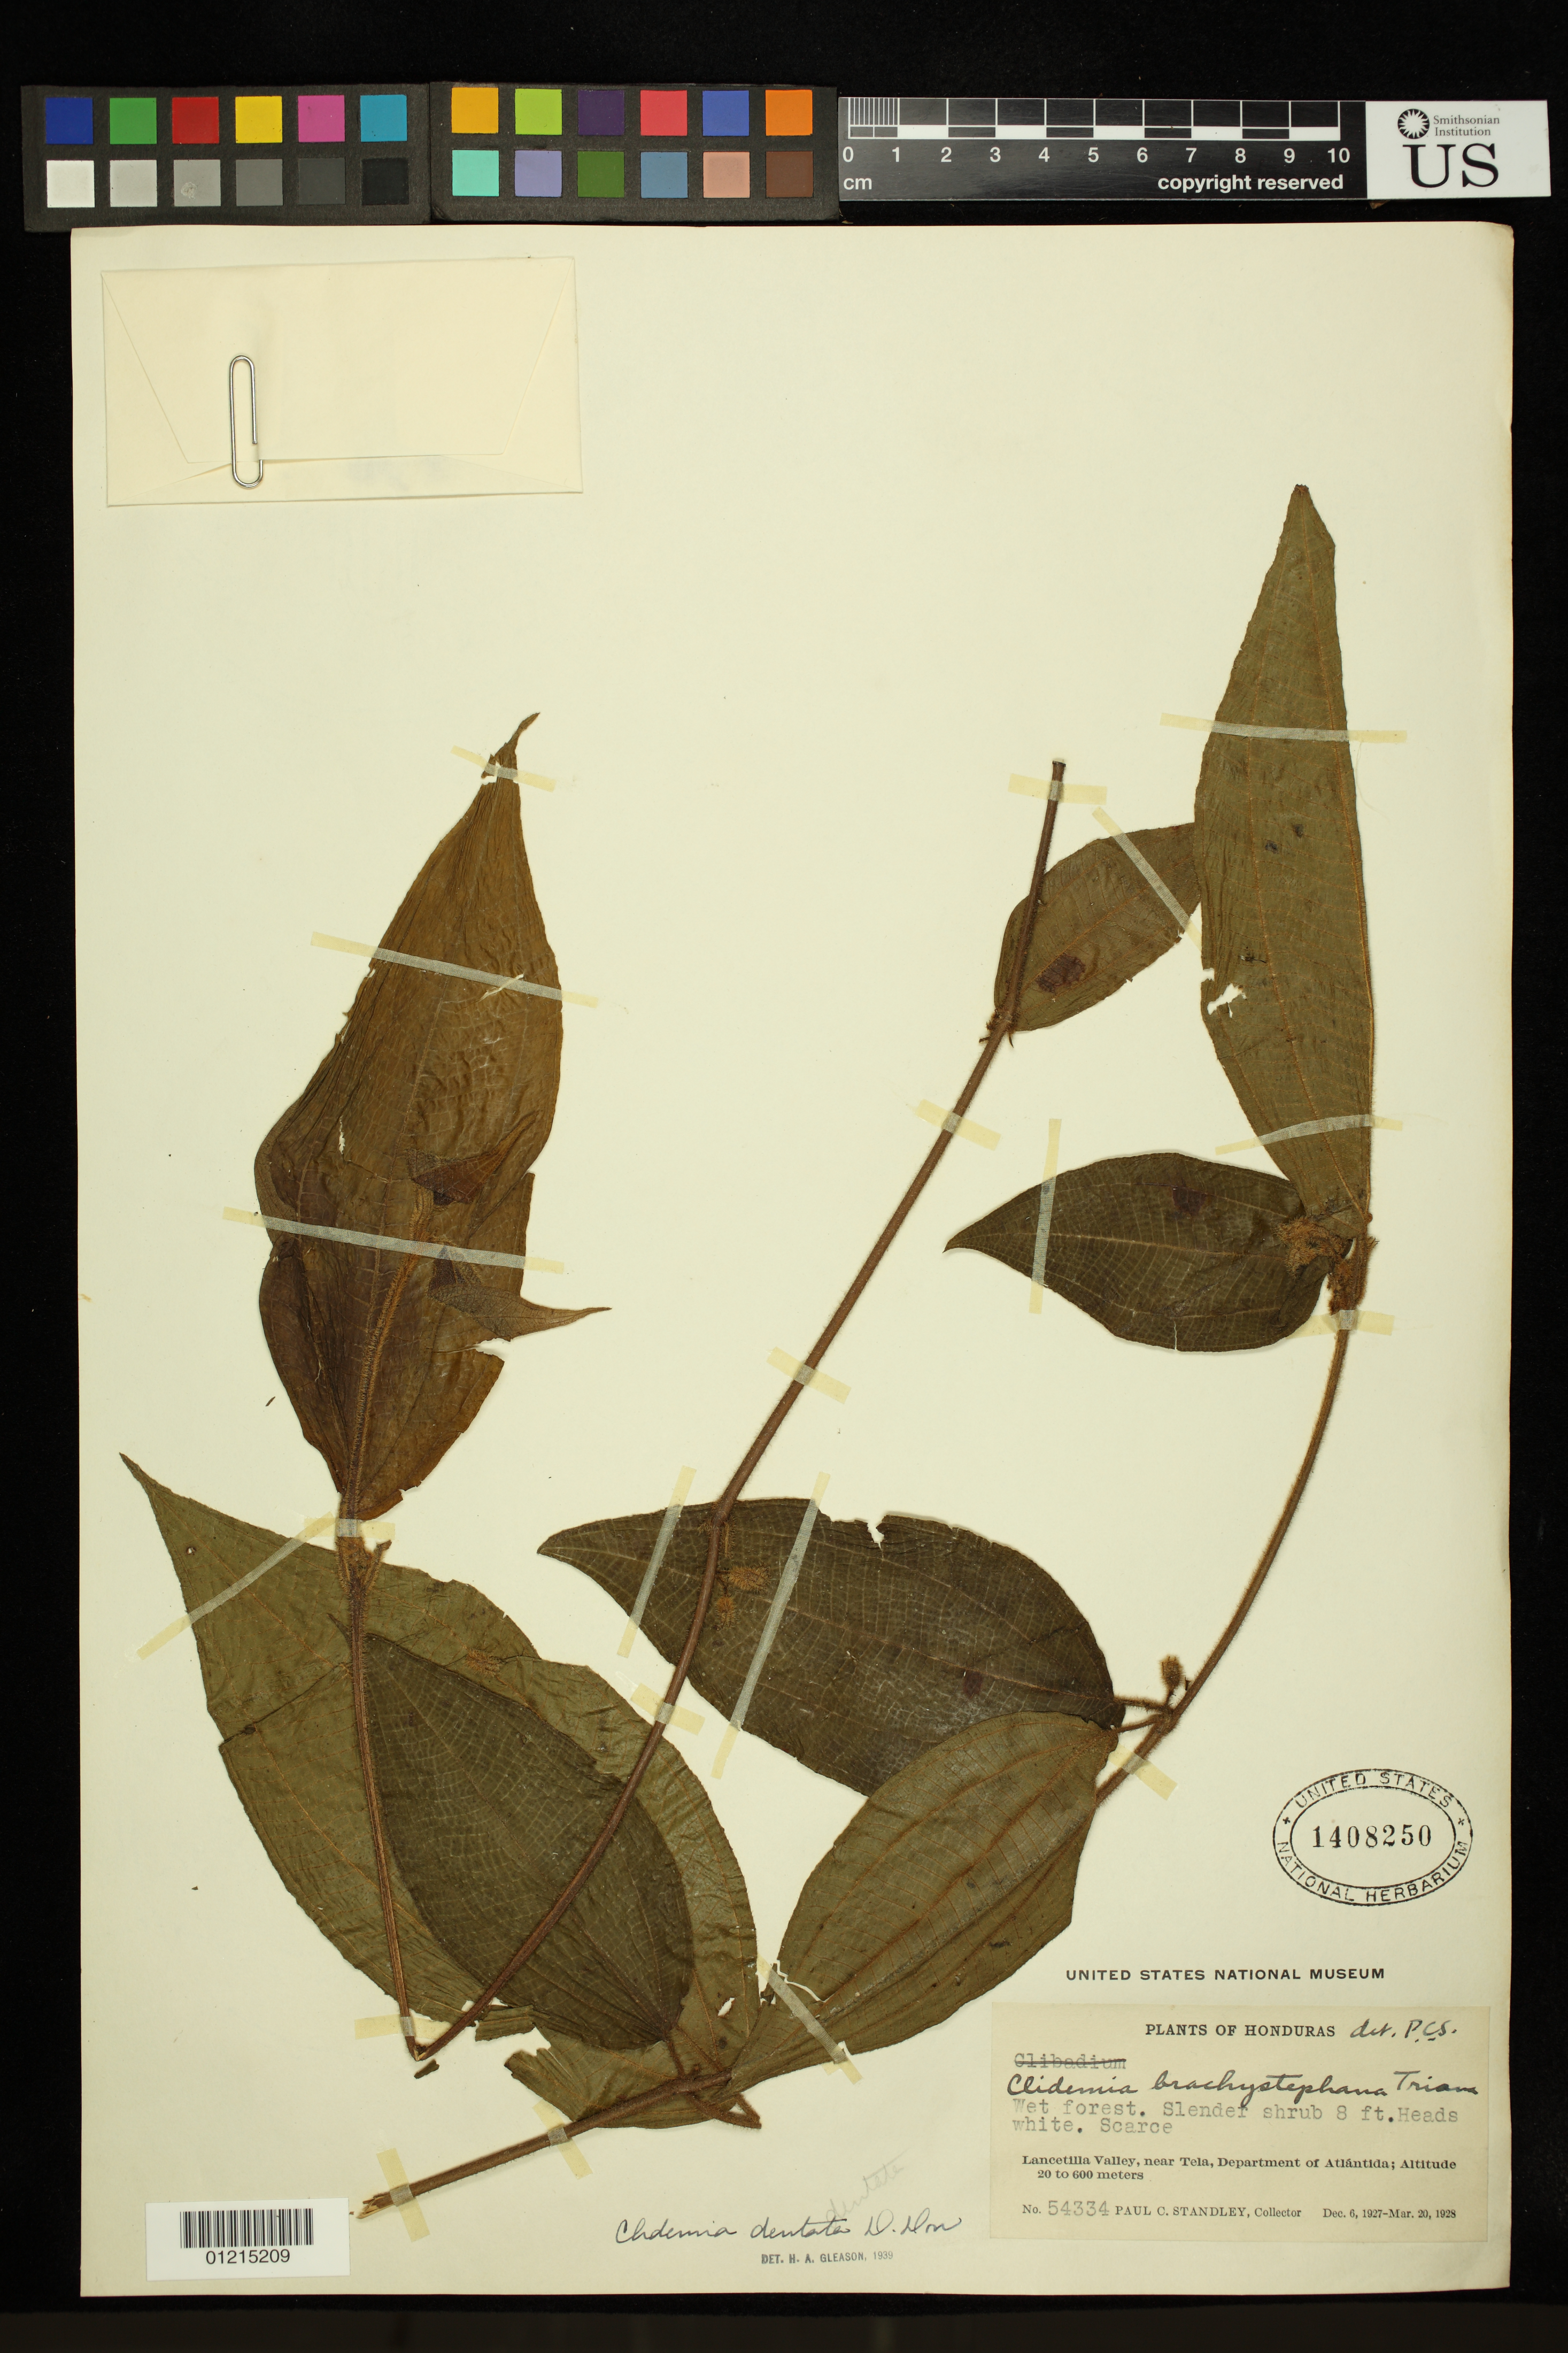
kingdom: Plantae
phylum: Tracheophyta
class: Magnoliopsida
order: Myrtales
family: Melastomataceae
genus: Clidemia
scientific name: Clidemia dentata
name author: D. Don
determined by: Gleason, H. A.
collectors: P. C. Standley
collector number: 54334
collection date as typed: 06 Dec 1927 to 20 Mar 1928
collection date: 1927-12-06/1928-03-20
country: Honduras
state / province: Atlántida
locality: Lancetilla Valley, near Tela.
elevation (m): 20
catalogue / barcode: US 1408250